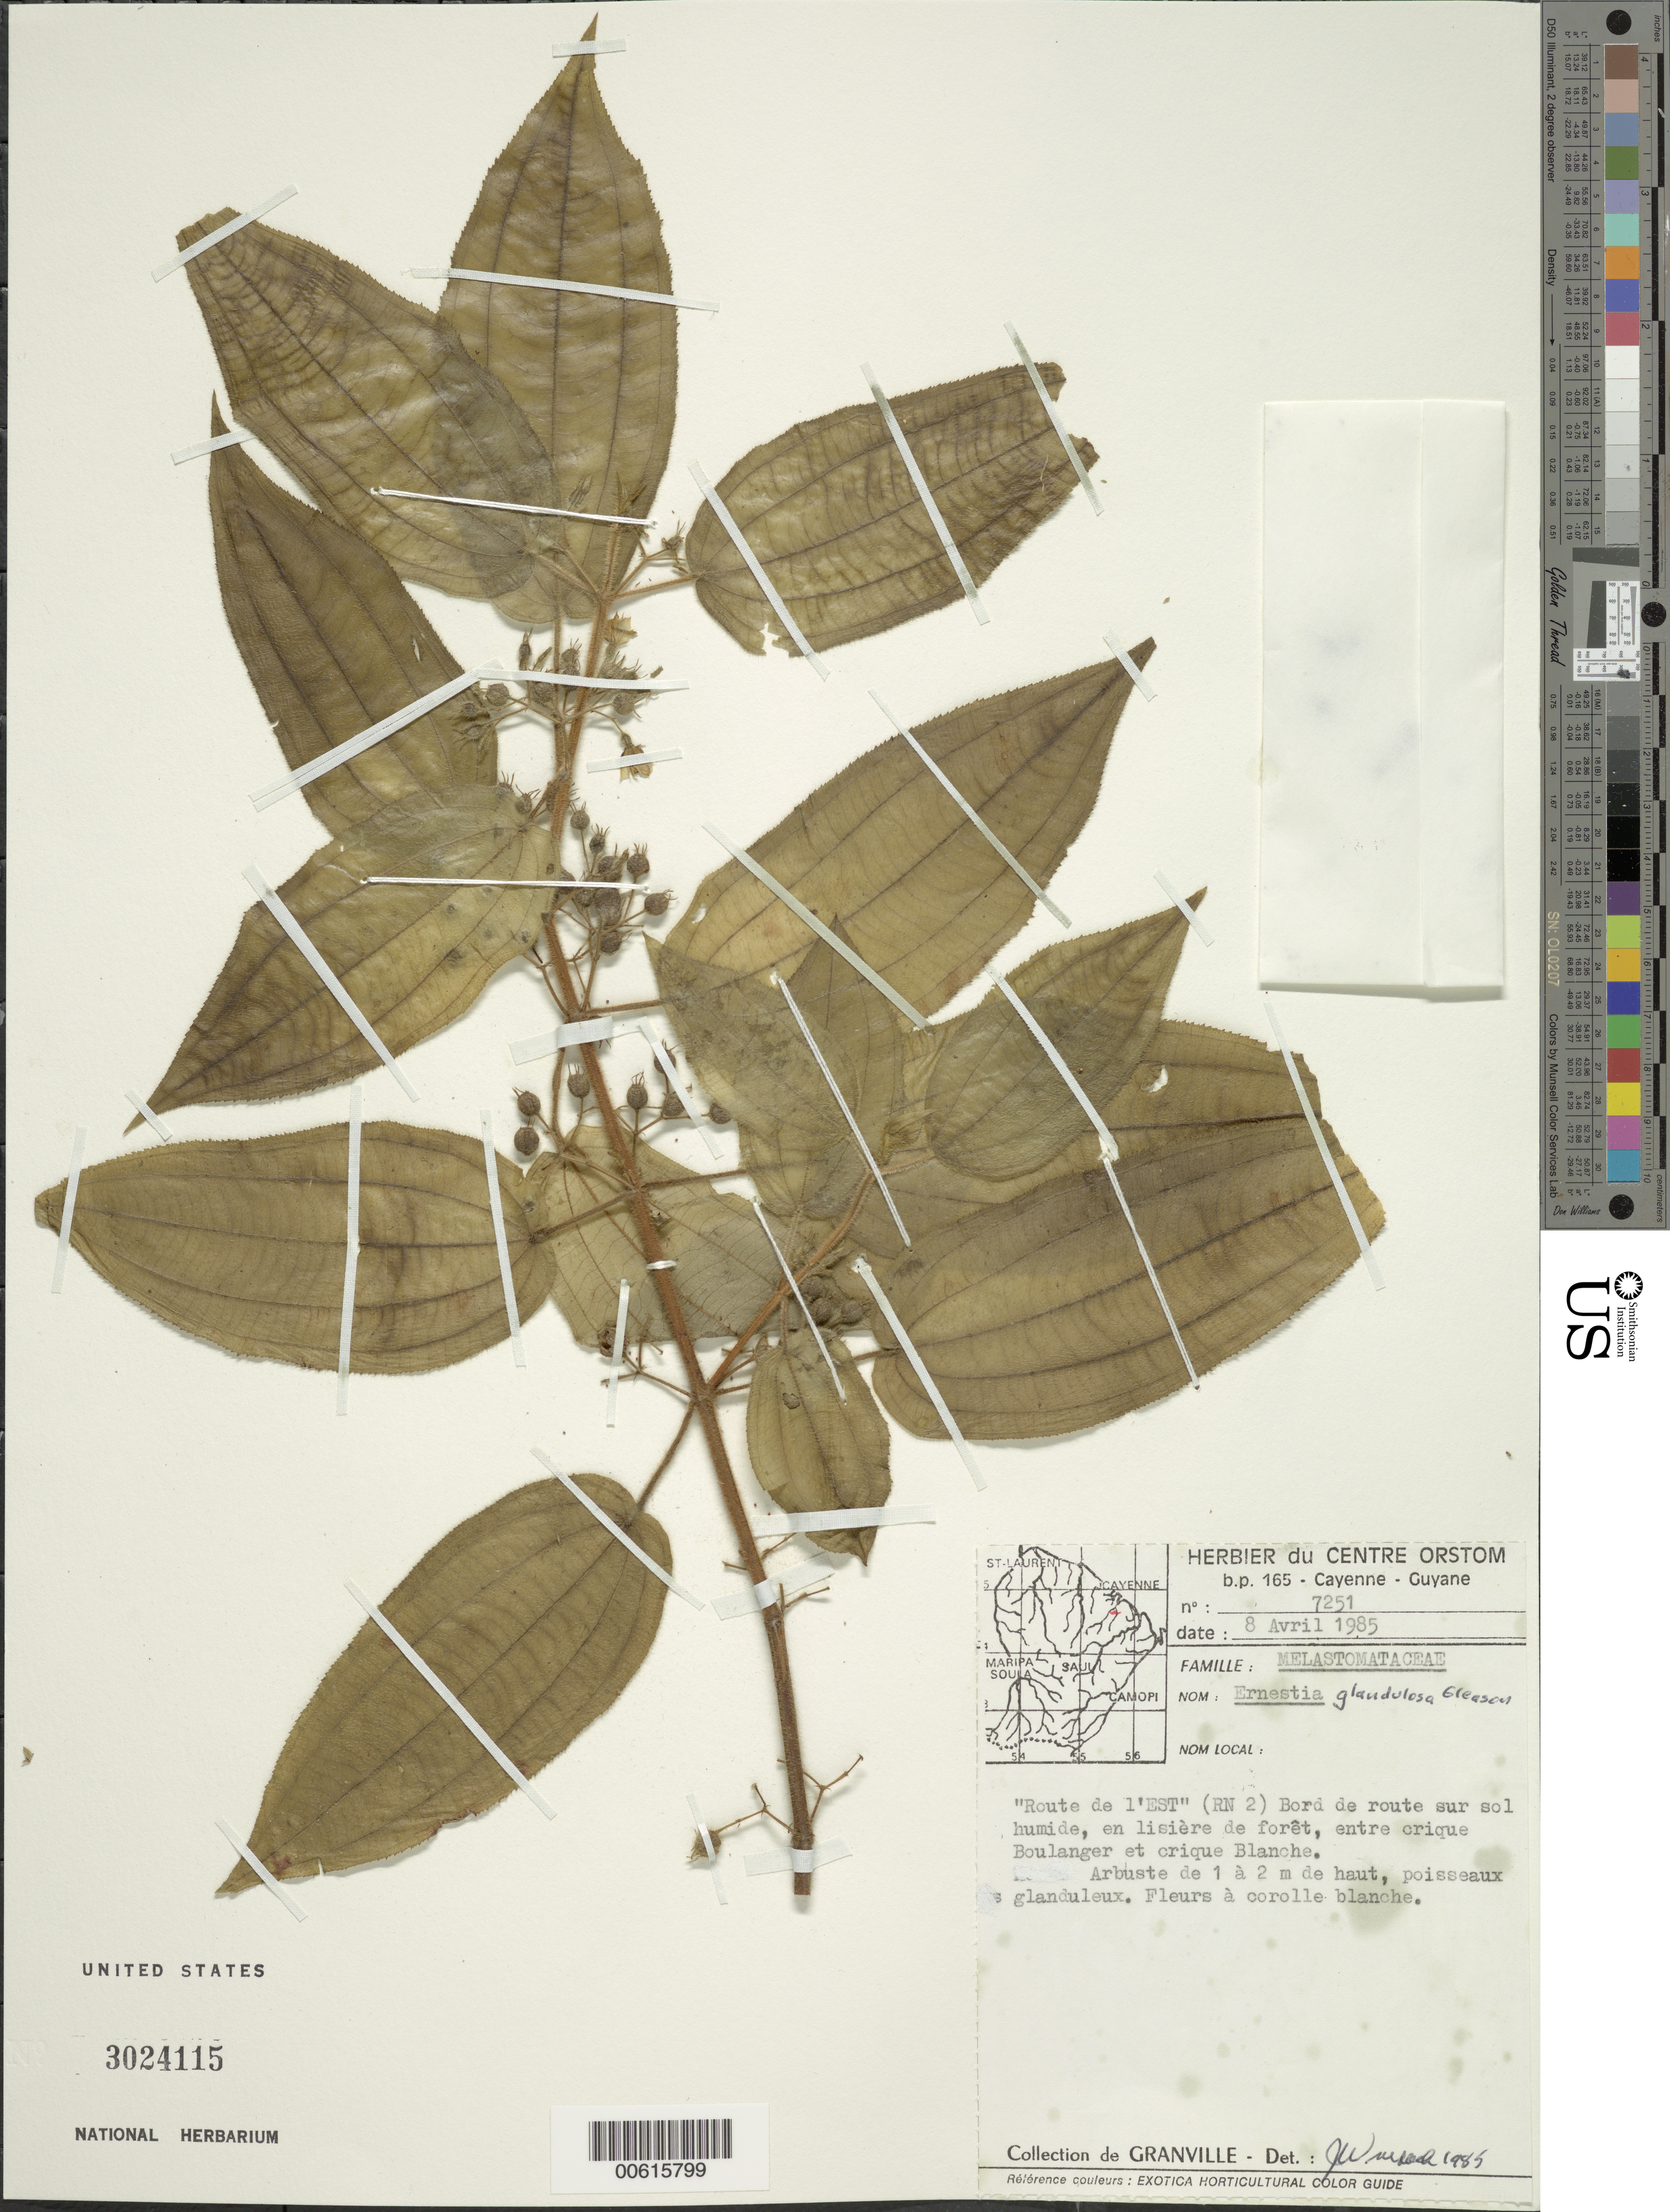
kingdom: Plantae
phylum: Tracheophyta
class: Magnoliopsida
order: Myrtales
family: Melastomataceae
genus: Pseudoernestia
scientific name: Pseudoernestia glandulosa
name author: (Gleason) M.J. Rocha & P.J.F. Guim.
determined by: Nunes da Silva, Diego, (RB), Jardim Botanico do Rio de Janeiro - Herbario (BRAZIL)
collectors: J.-J. de Granville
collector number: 7251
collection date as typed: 8-Apr-85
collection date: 1985-04-08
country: French Guiana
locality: Route de l'Est (RN.2), entre crique Boulanger et crique Blanche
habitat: Bord de route sur sol humide, en lisere de foret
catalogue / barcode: US 3024115